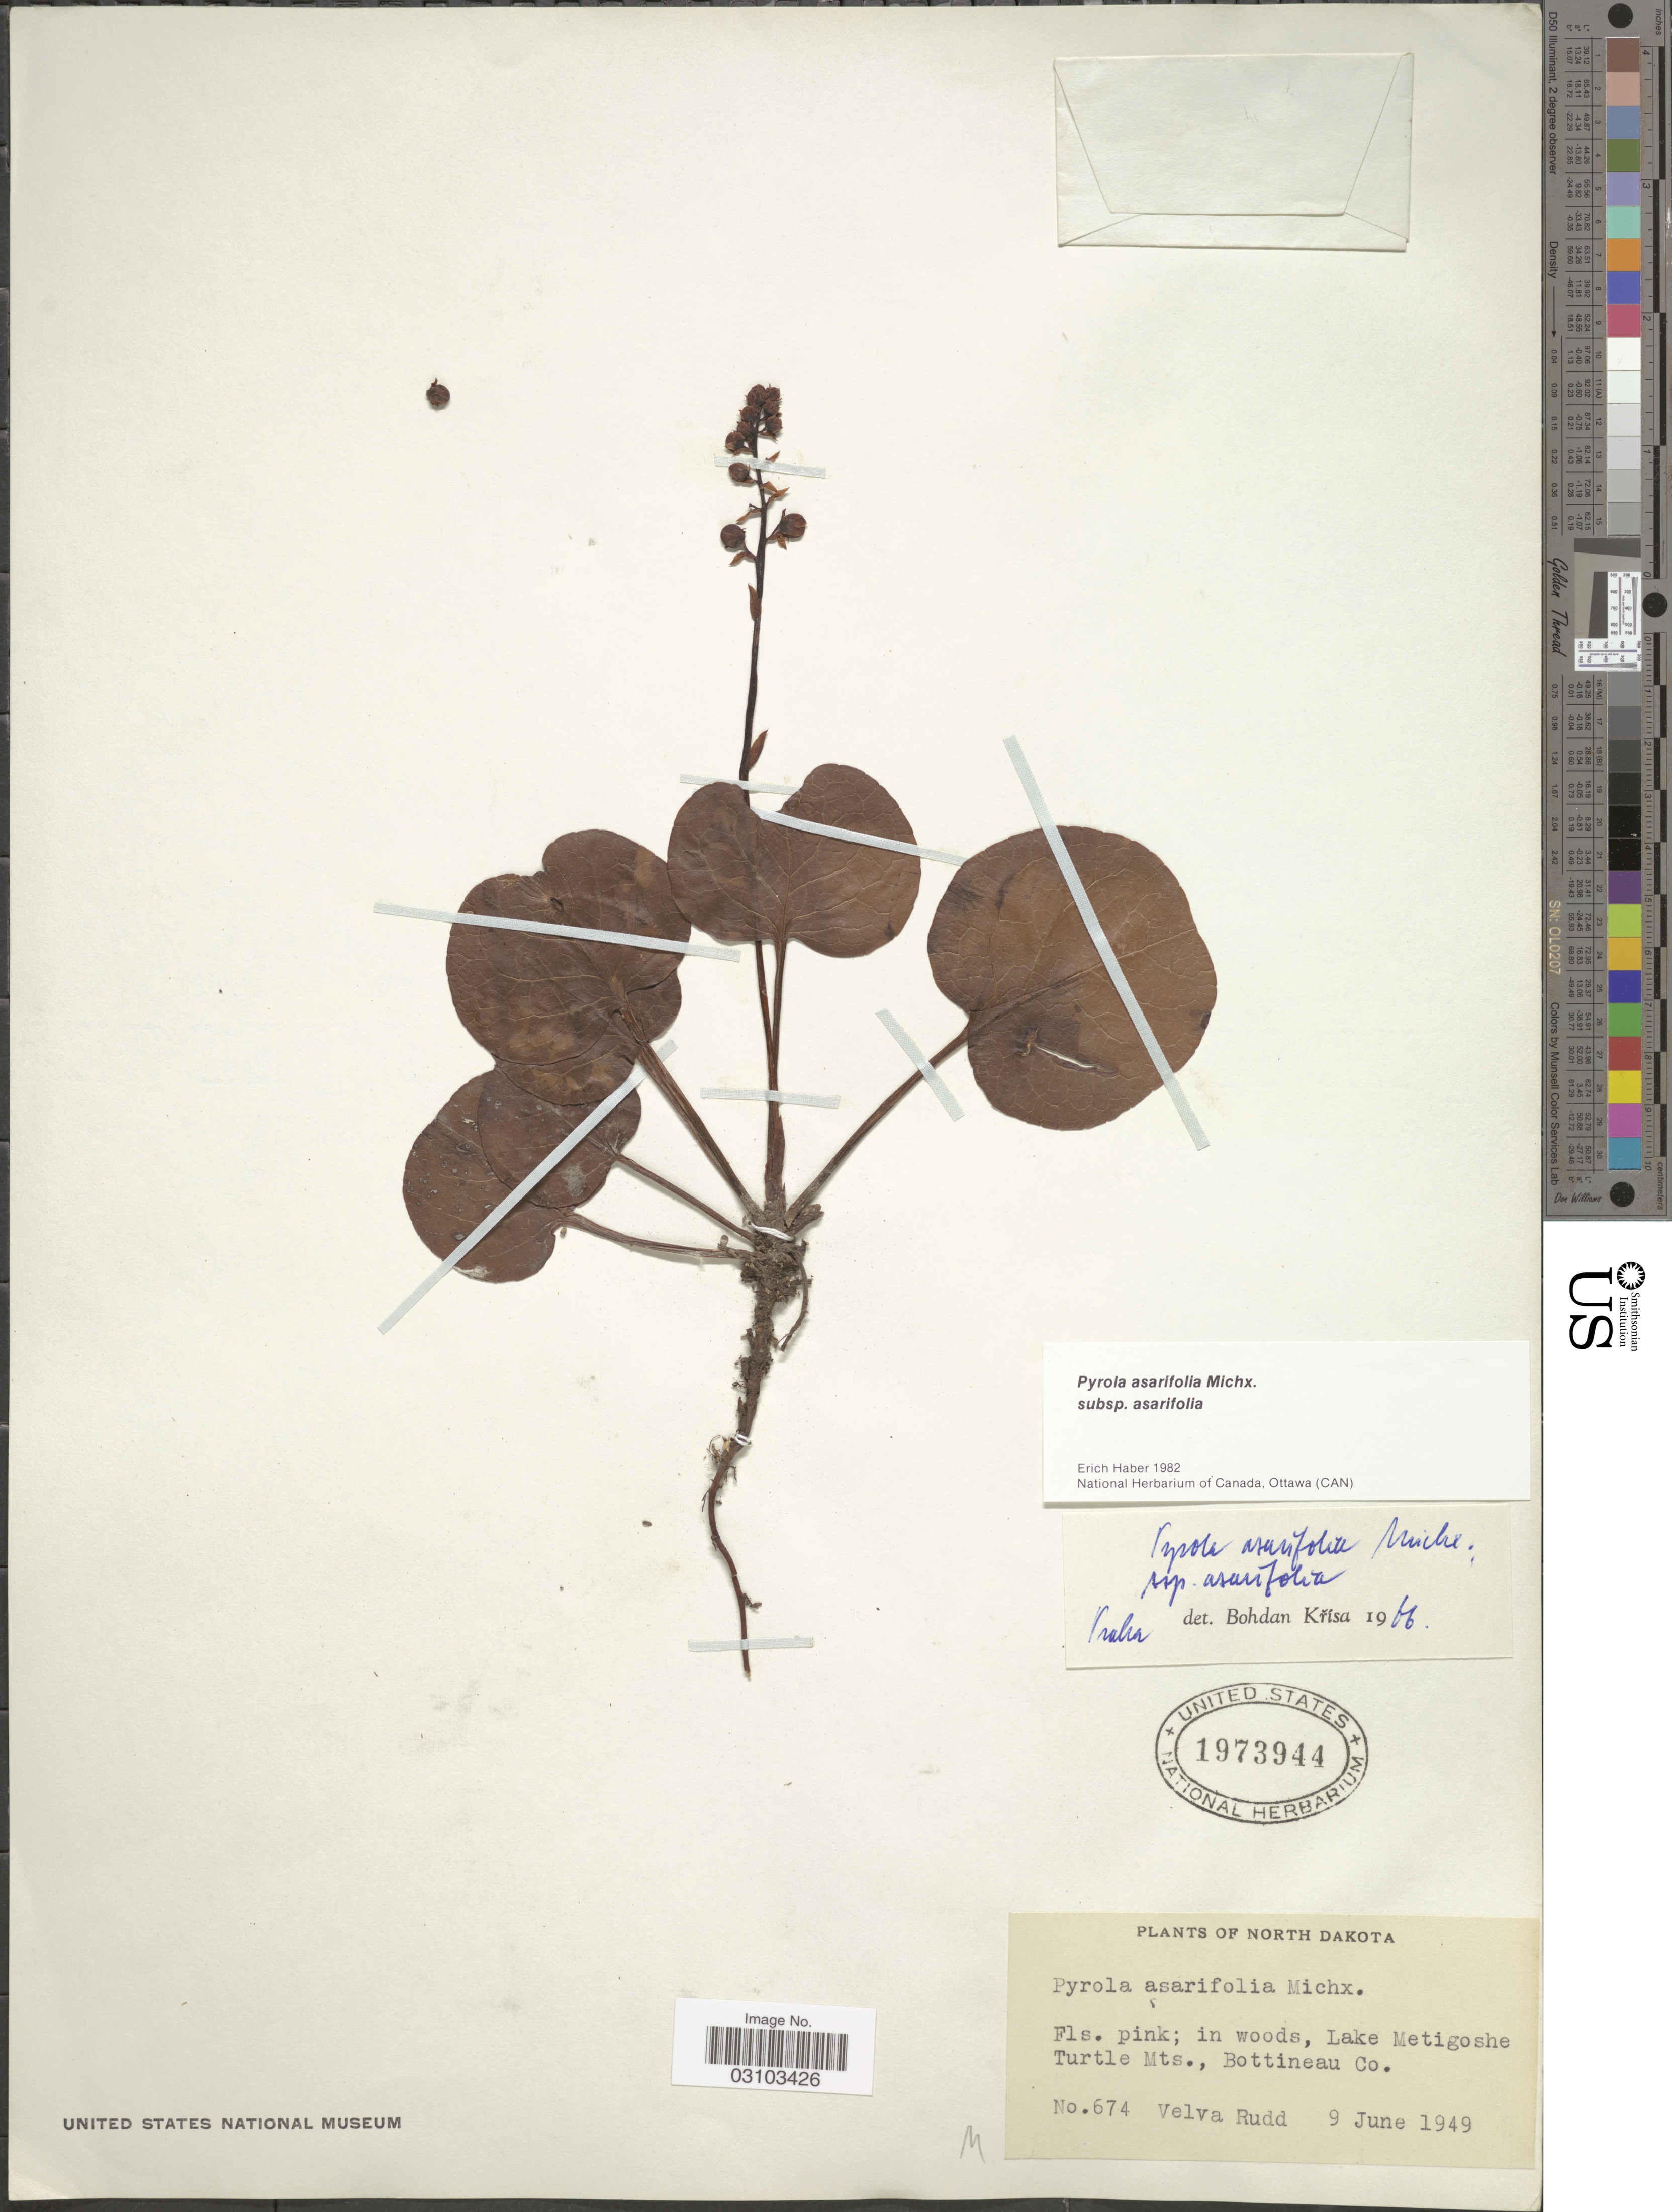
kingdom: Plantae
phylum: Tracheophyta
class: Magnoliopsida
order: Ericales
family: Ericaceae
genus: Pyrola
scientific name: Pyrola asarifolia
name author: Michx.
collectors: V. E. Rudd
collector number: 674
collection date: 1949-06-09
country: United States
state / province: North Dakota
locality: Lake Metigoshe, Turtle Mts., Bottineau Co.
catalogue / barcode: US 1973944